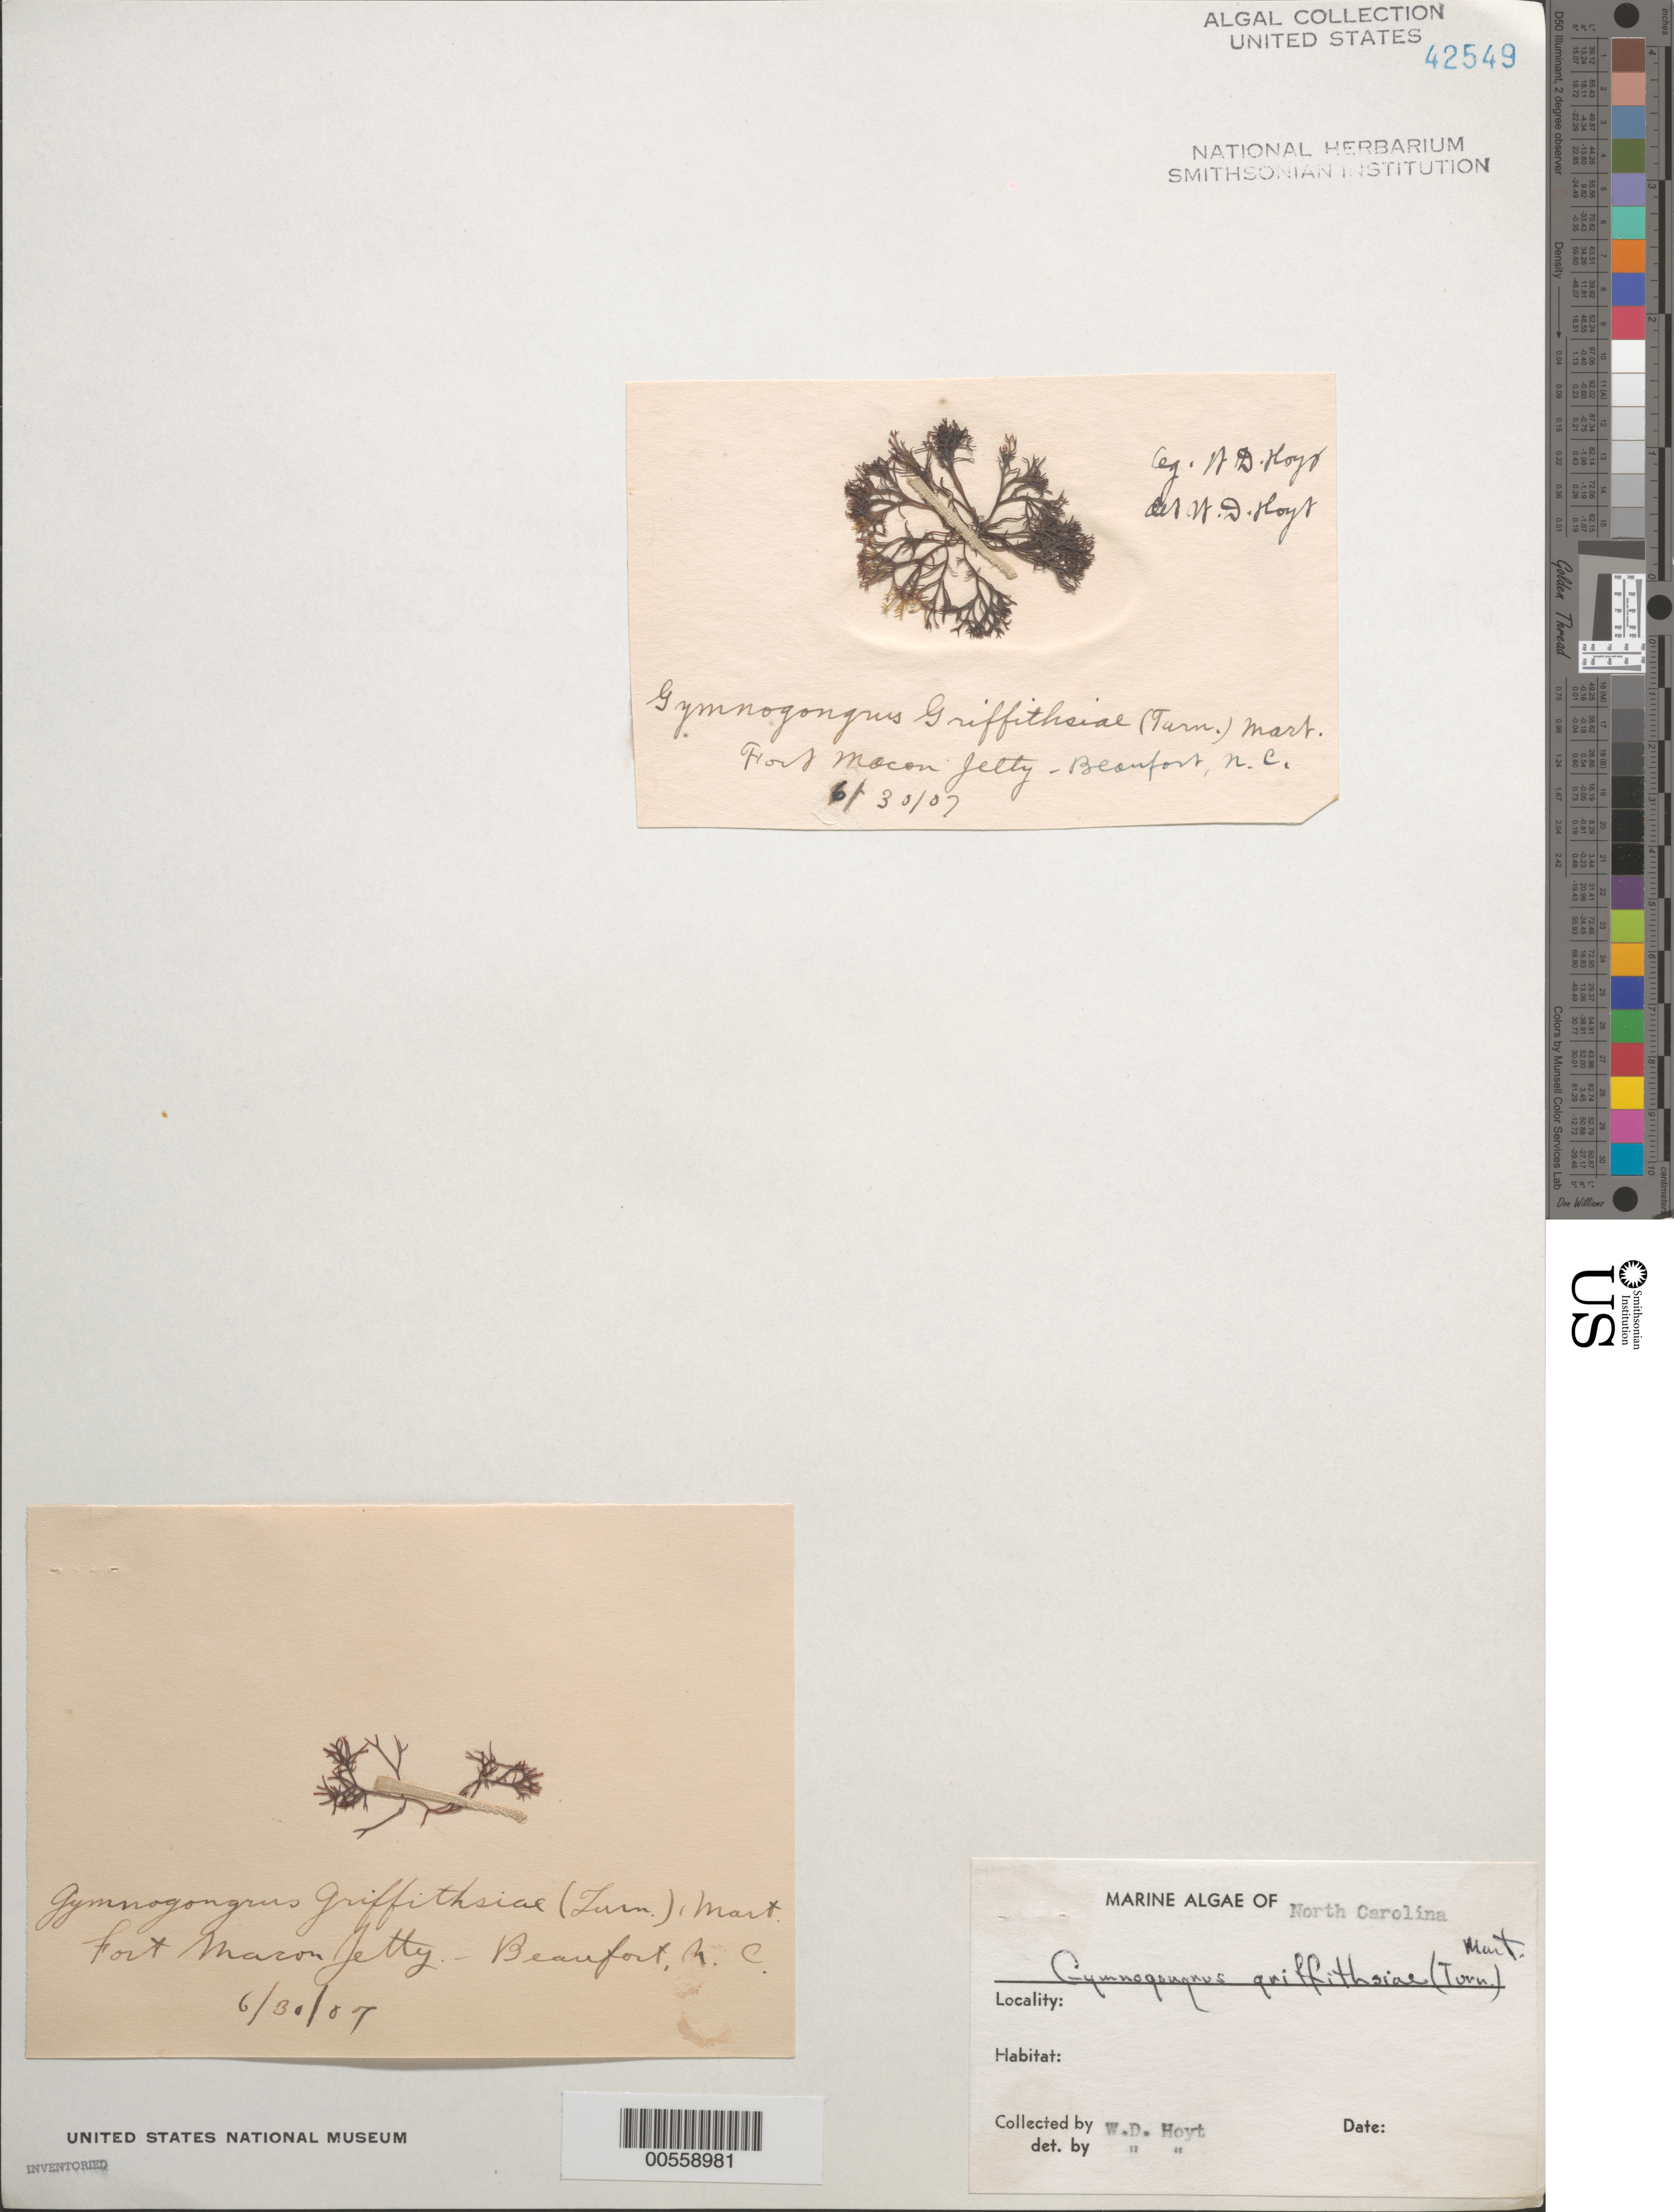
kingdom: Plantae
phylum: Rhodophyta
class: Florideophyceae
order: Gigartinales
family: Phyllophoraceae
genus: Gymnogongrus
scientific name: Gymnogongrus griffithsiae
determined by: Hoyt, W. D.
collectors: W. D. Hoyt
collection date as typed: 30 Jun 1907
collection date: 1907-06-30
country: United States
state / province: North Carolina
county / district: Carteret County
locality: Beaufort, Fort Macon jetty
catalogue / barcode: US 42549